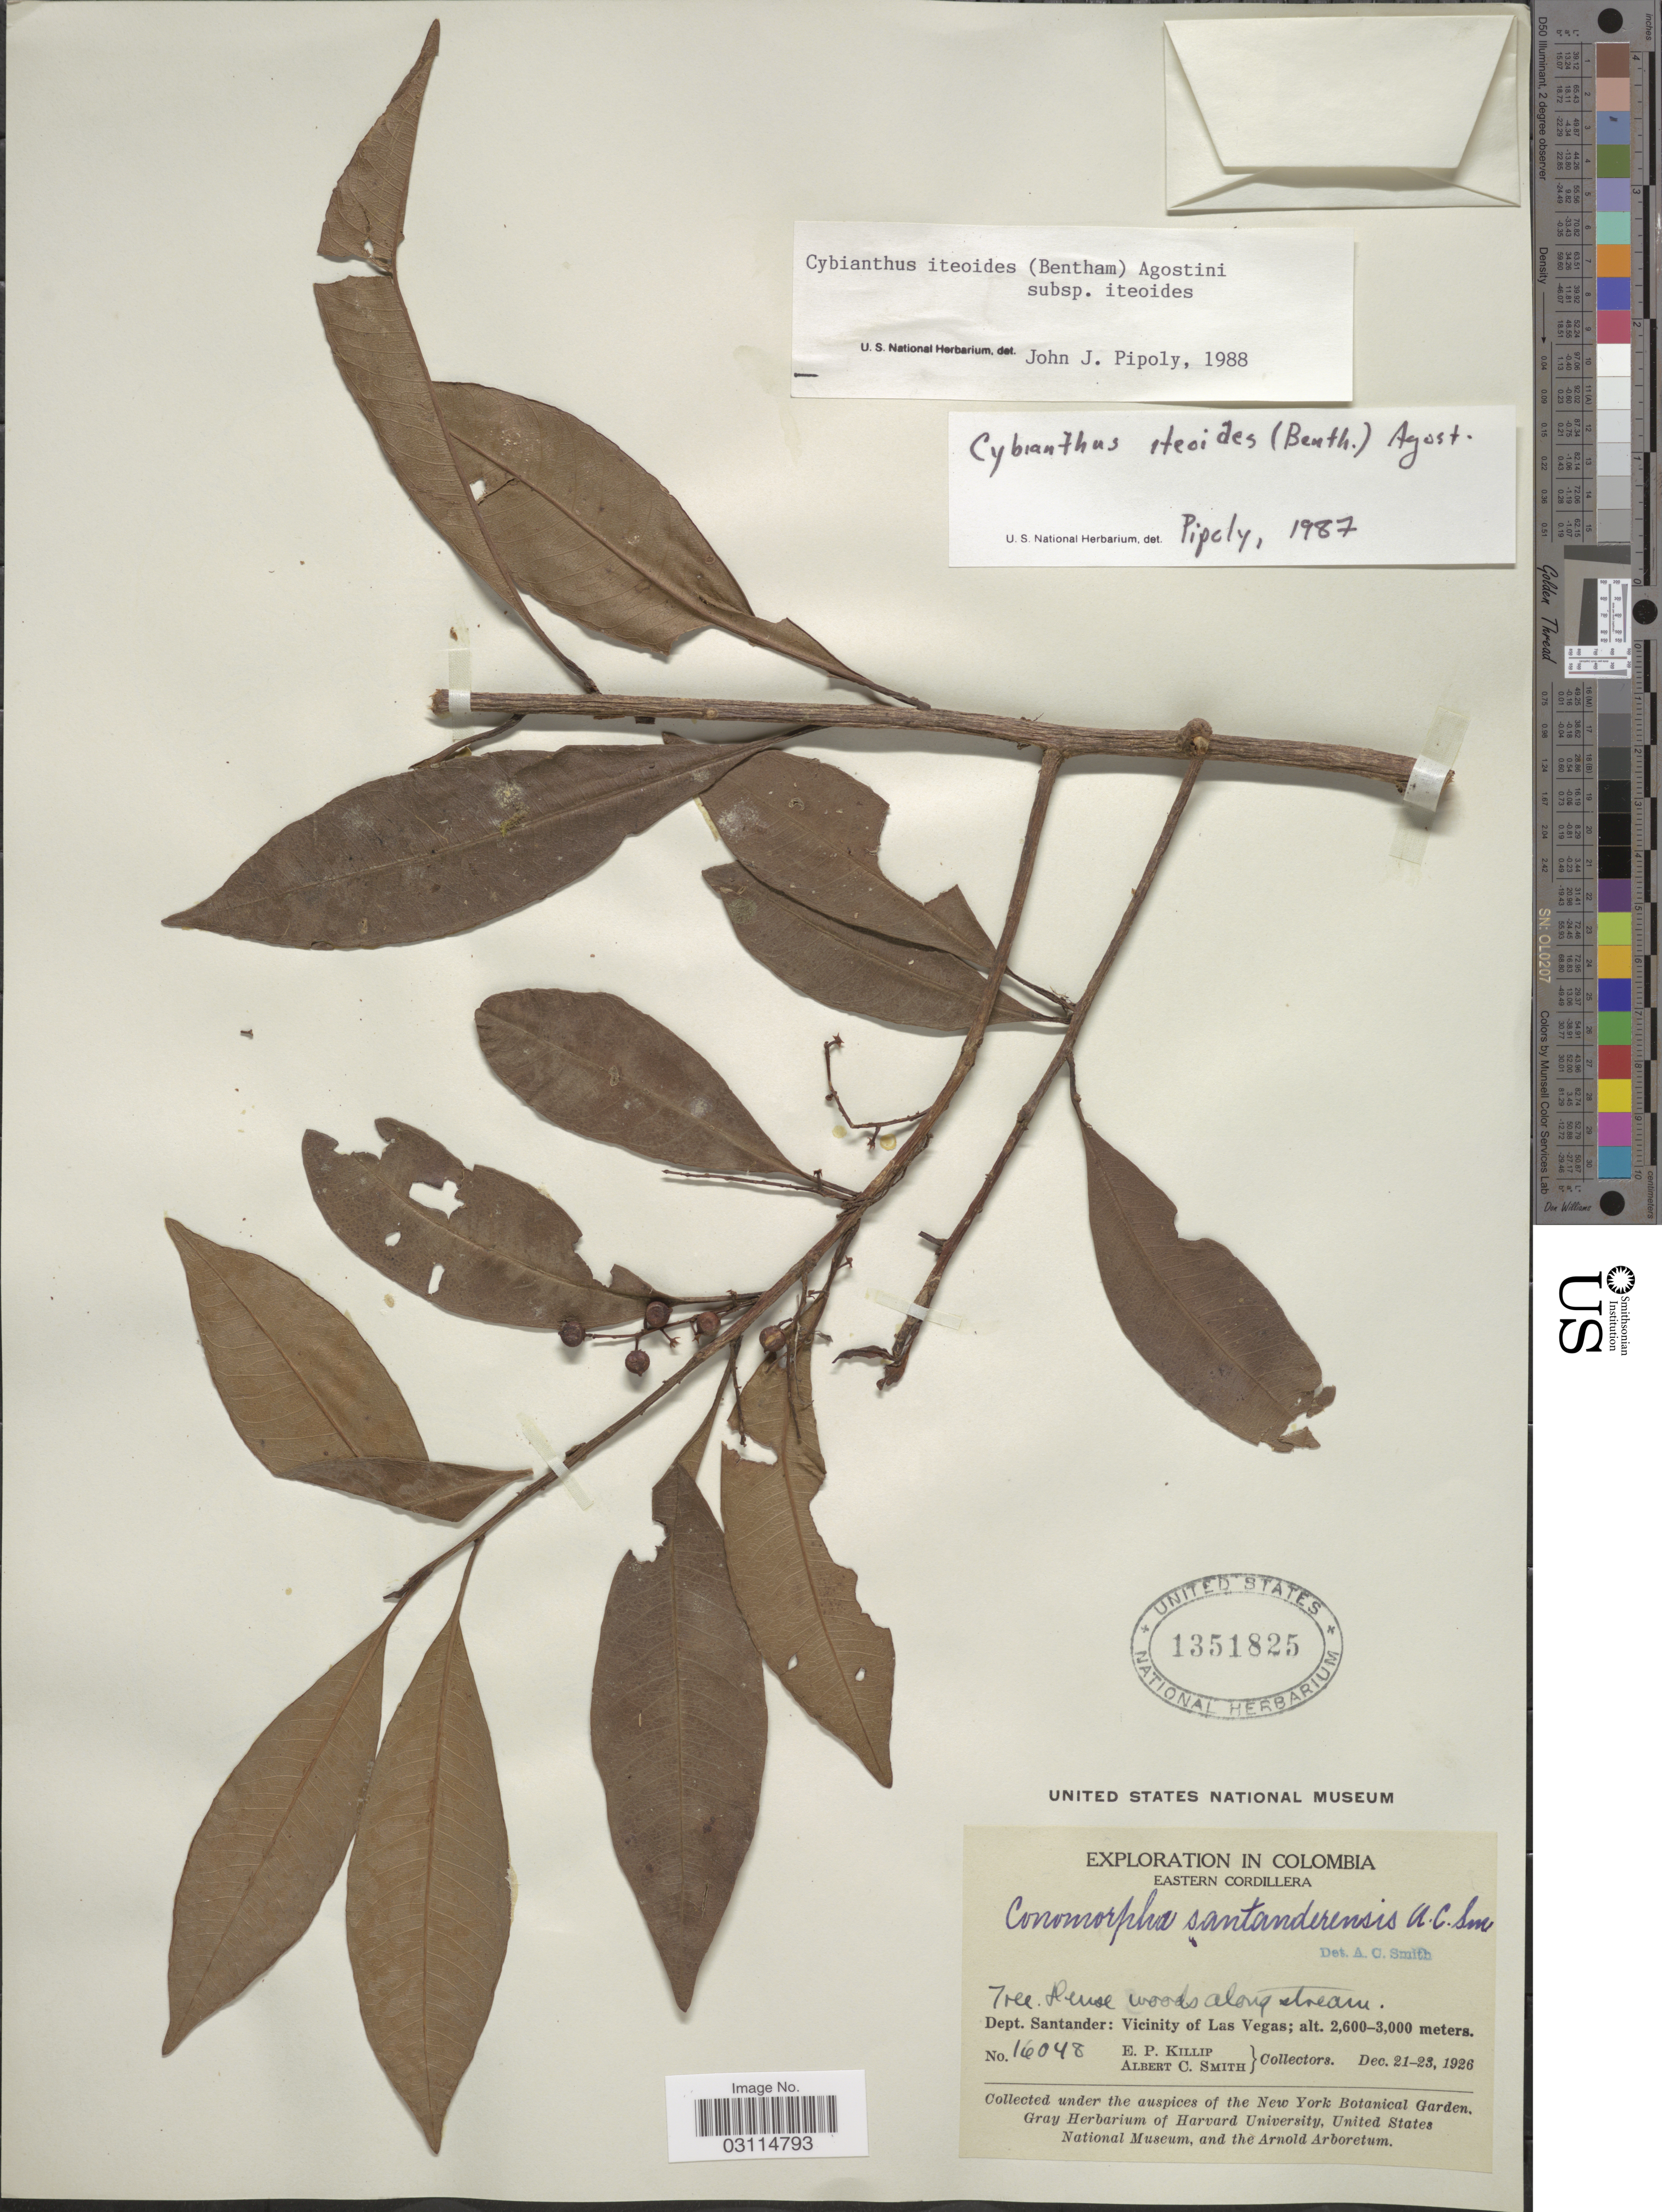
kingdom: Plantae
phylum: Tracheophyta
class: Magnoliopsida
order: Ericales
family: Primulaceae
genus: Cybianthus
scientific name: Cybianthus iteoides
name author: (Benth.) G. Agostini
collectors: E. P. Killip & A. C. Smith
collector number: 16048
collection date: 1926-12-21/1926-12-23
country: Colombia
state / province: Santander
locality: Eastern Cordillera. Dept. Santander: Vicinity of Las Vegas.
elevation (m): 2600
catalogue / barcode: US 1351825